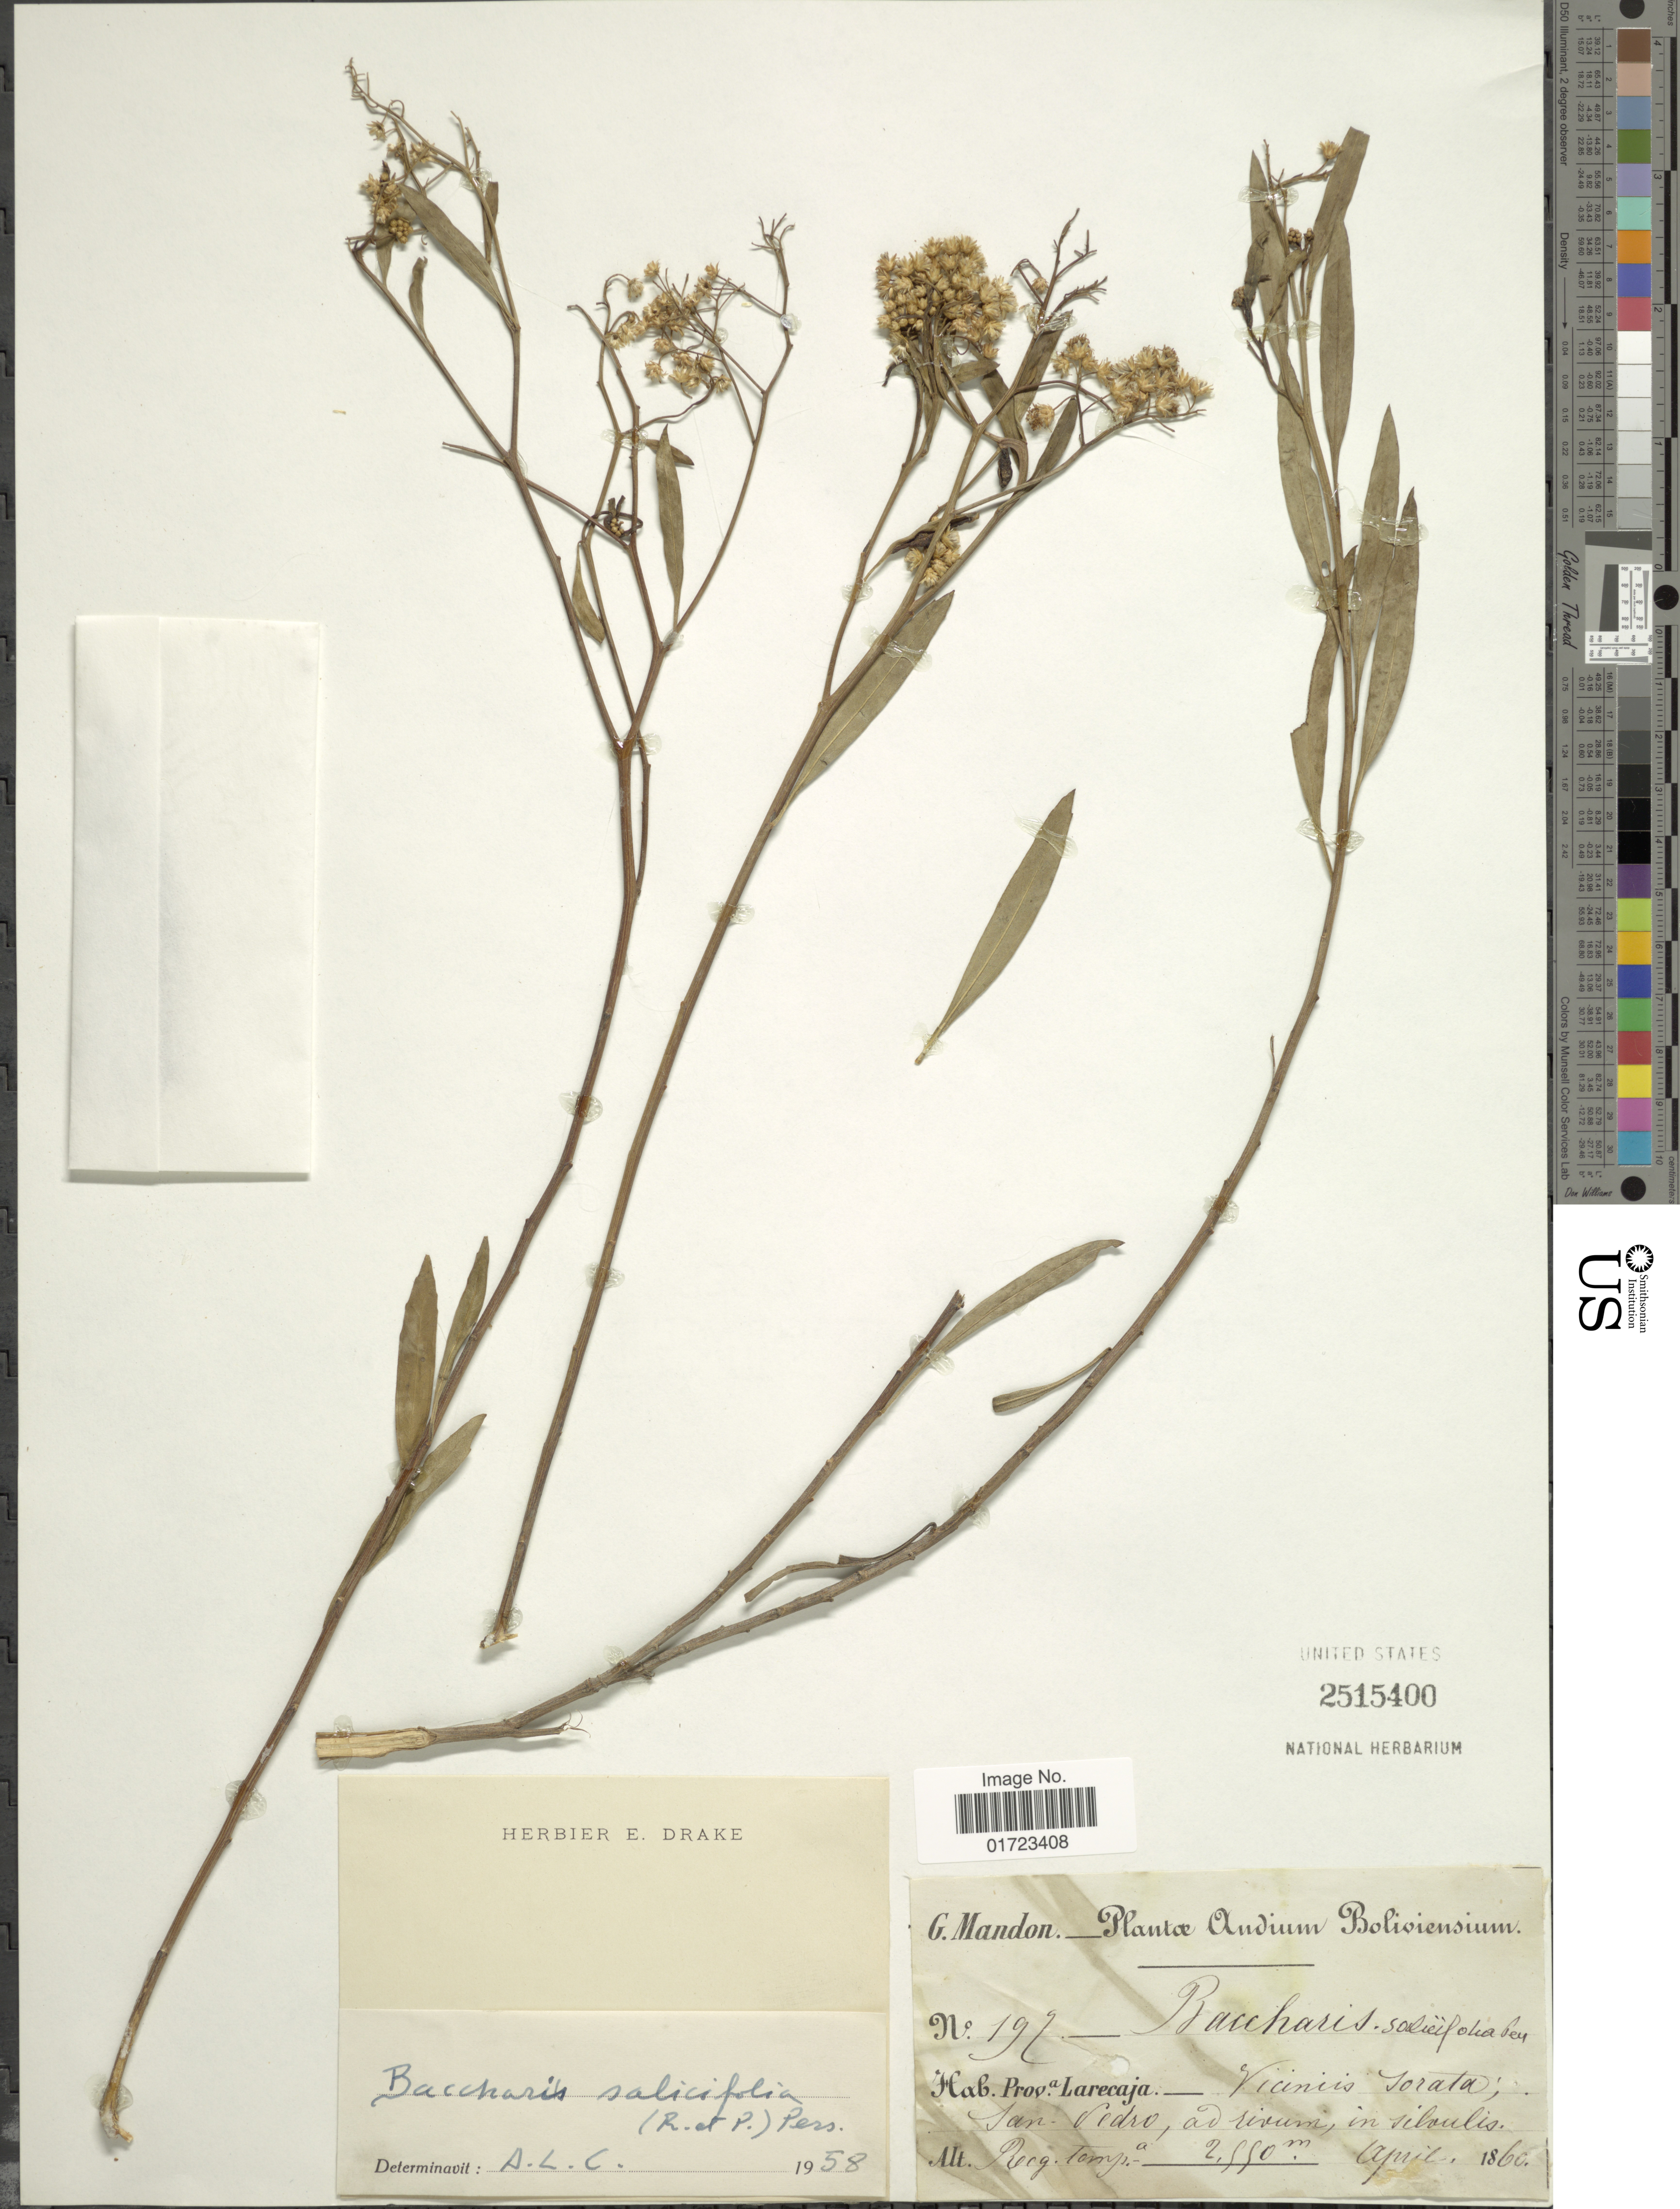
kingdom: Plantae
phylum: Tracheophyta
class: Magnoliopsida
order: Asterales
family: Asteraceae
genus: Baccharis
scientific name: Baccharis salicifolia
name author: (Ruiz & Pav.) Pers.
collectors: G. Mandon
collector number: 197*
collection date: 1860-04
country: Bolivia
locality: Prov.a Larecaja. Viciniis Sorata, San Vedro, ad rivum, in silvoulis.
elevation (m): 2550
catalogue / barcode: US 2515400